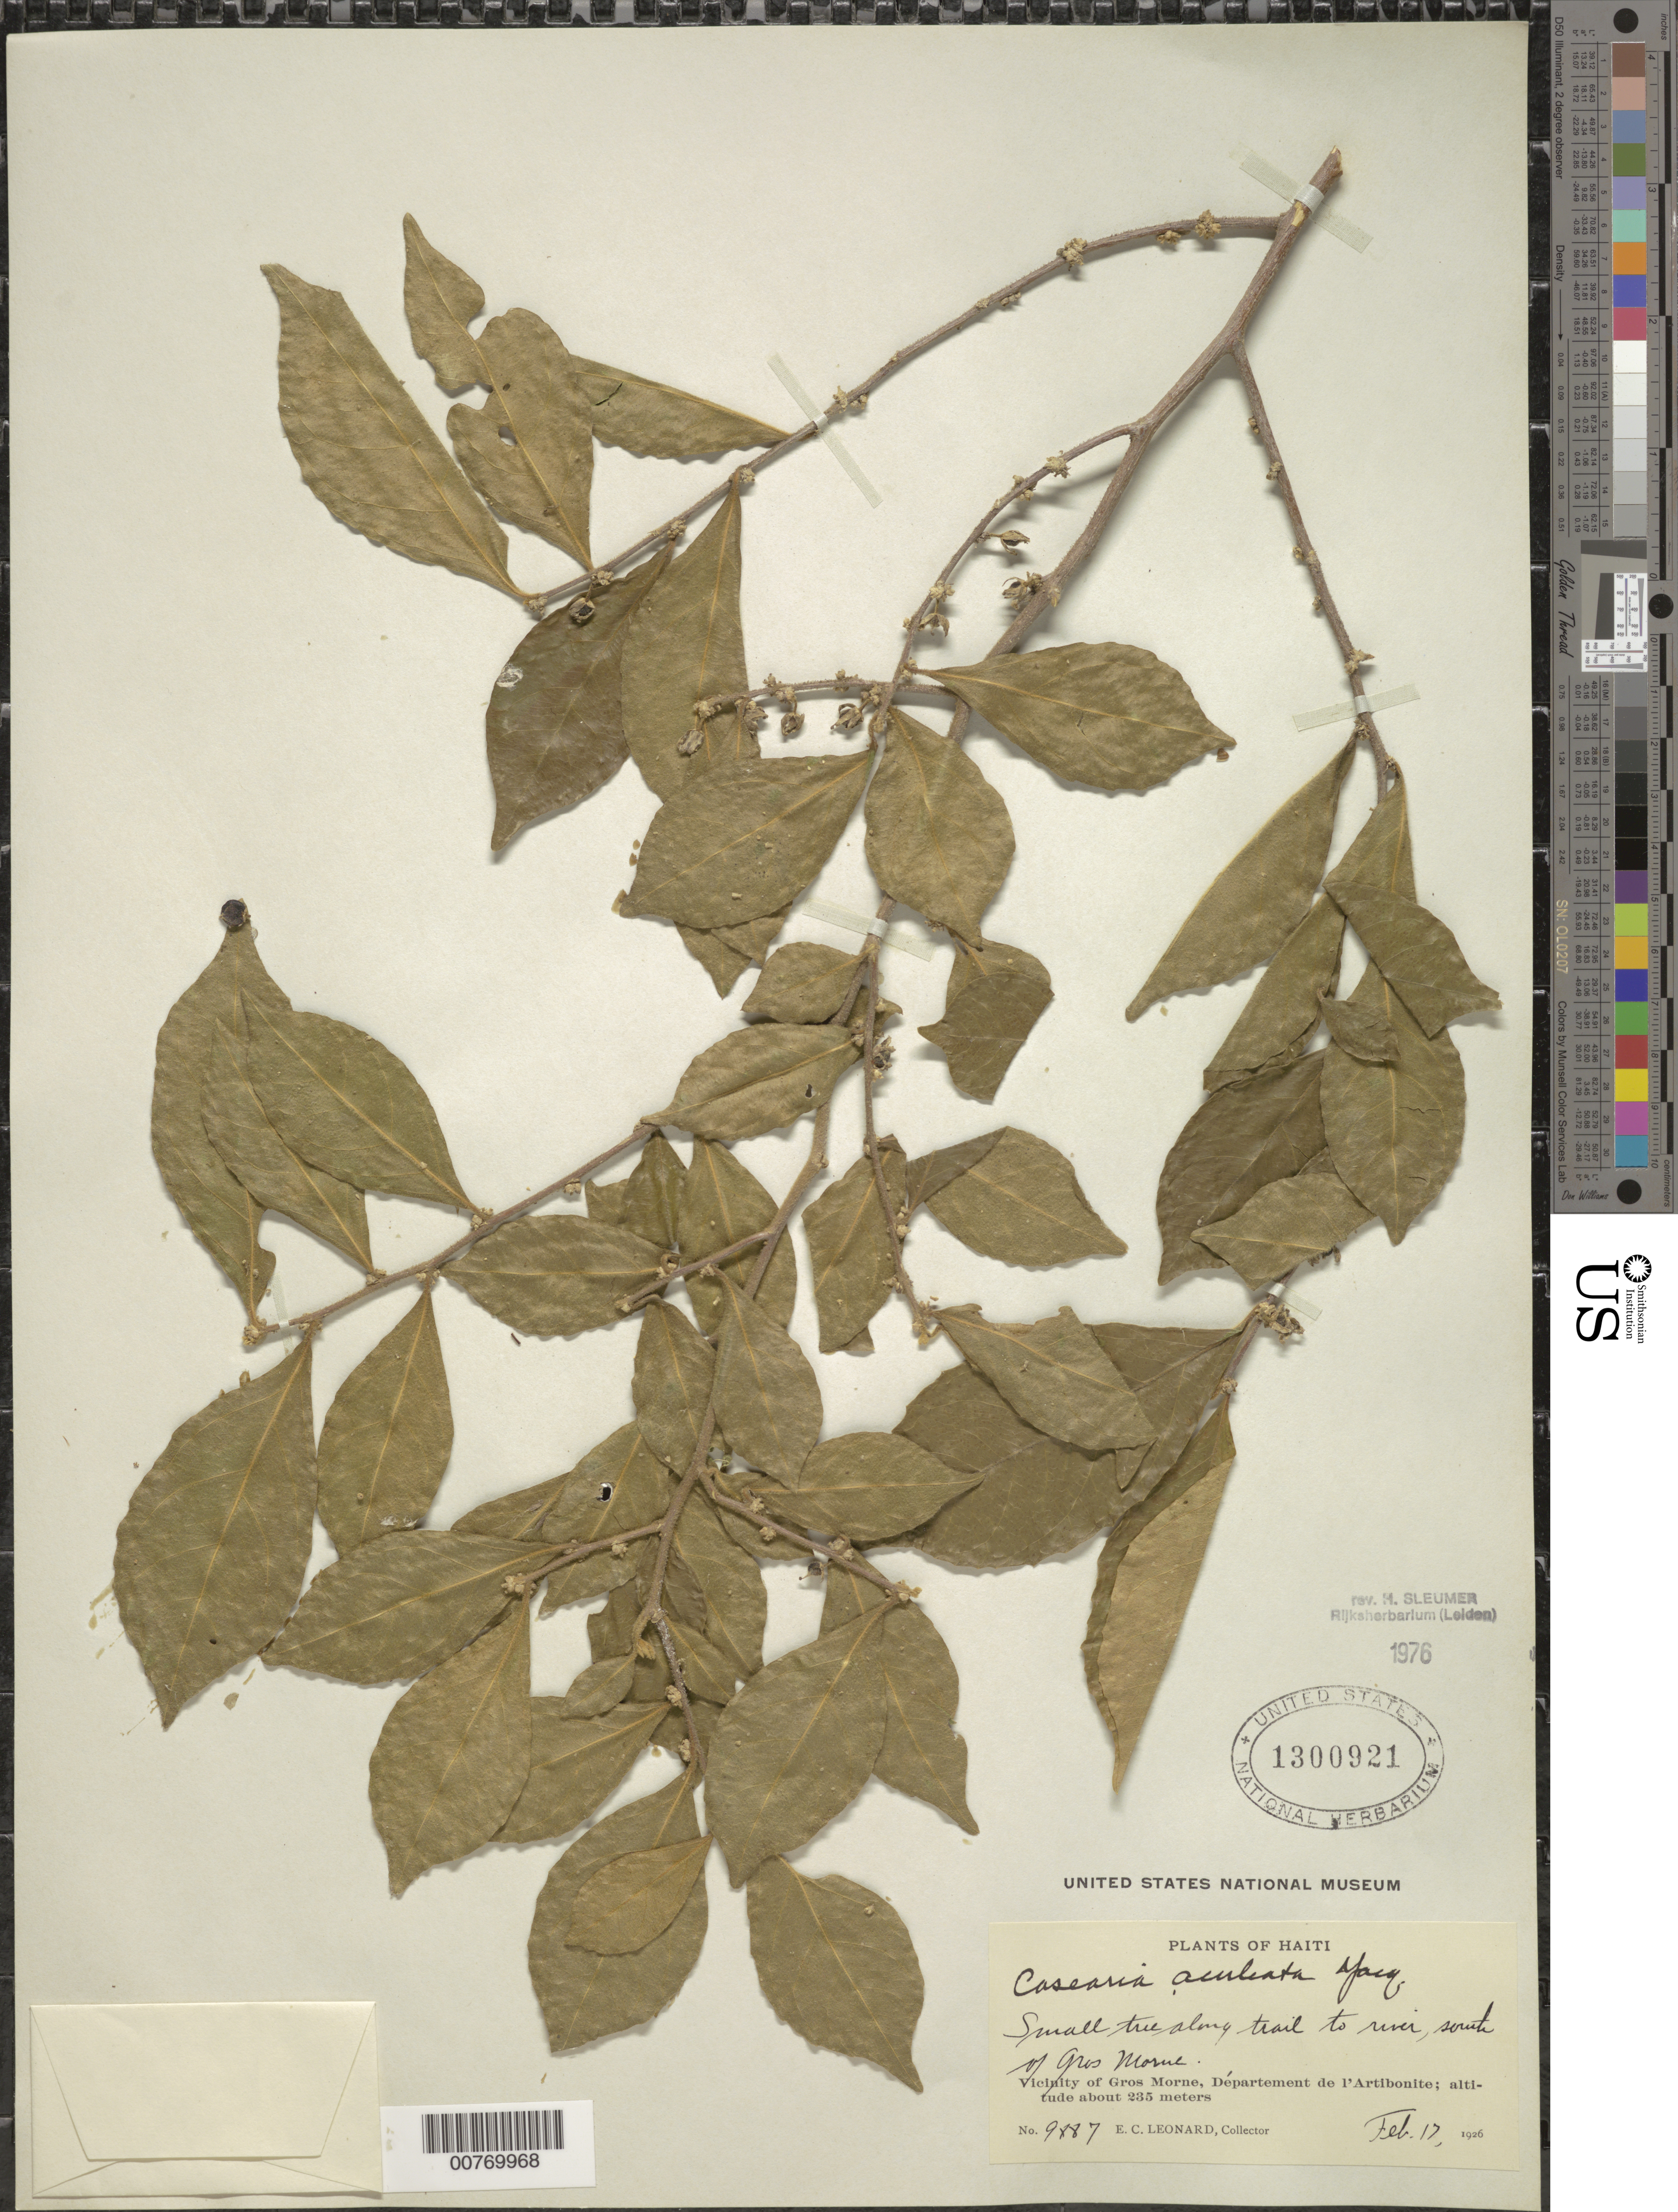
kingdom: Plantae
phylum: Tracheophyta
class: Magnoliopsida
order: Malpighiales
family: Salicaceae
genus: Casearia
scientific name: Casearia aculeata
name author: Jacq.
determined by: Sleumer, H. O.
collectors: E. C. Leonard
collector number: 9887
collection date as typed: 17 Feb 1926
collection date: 1926-02-17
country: Haiti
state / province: Artibonite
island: Hispaniola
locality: Vicinity of Gros Morne, Department of l'Artibonite, south of Gros Morme.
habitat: Along trail to river.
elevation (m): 235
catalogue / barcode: US 1300921